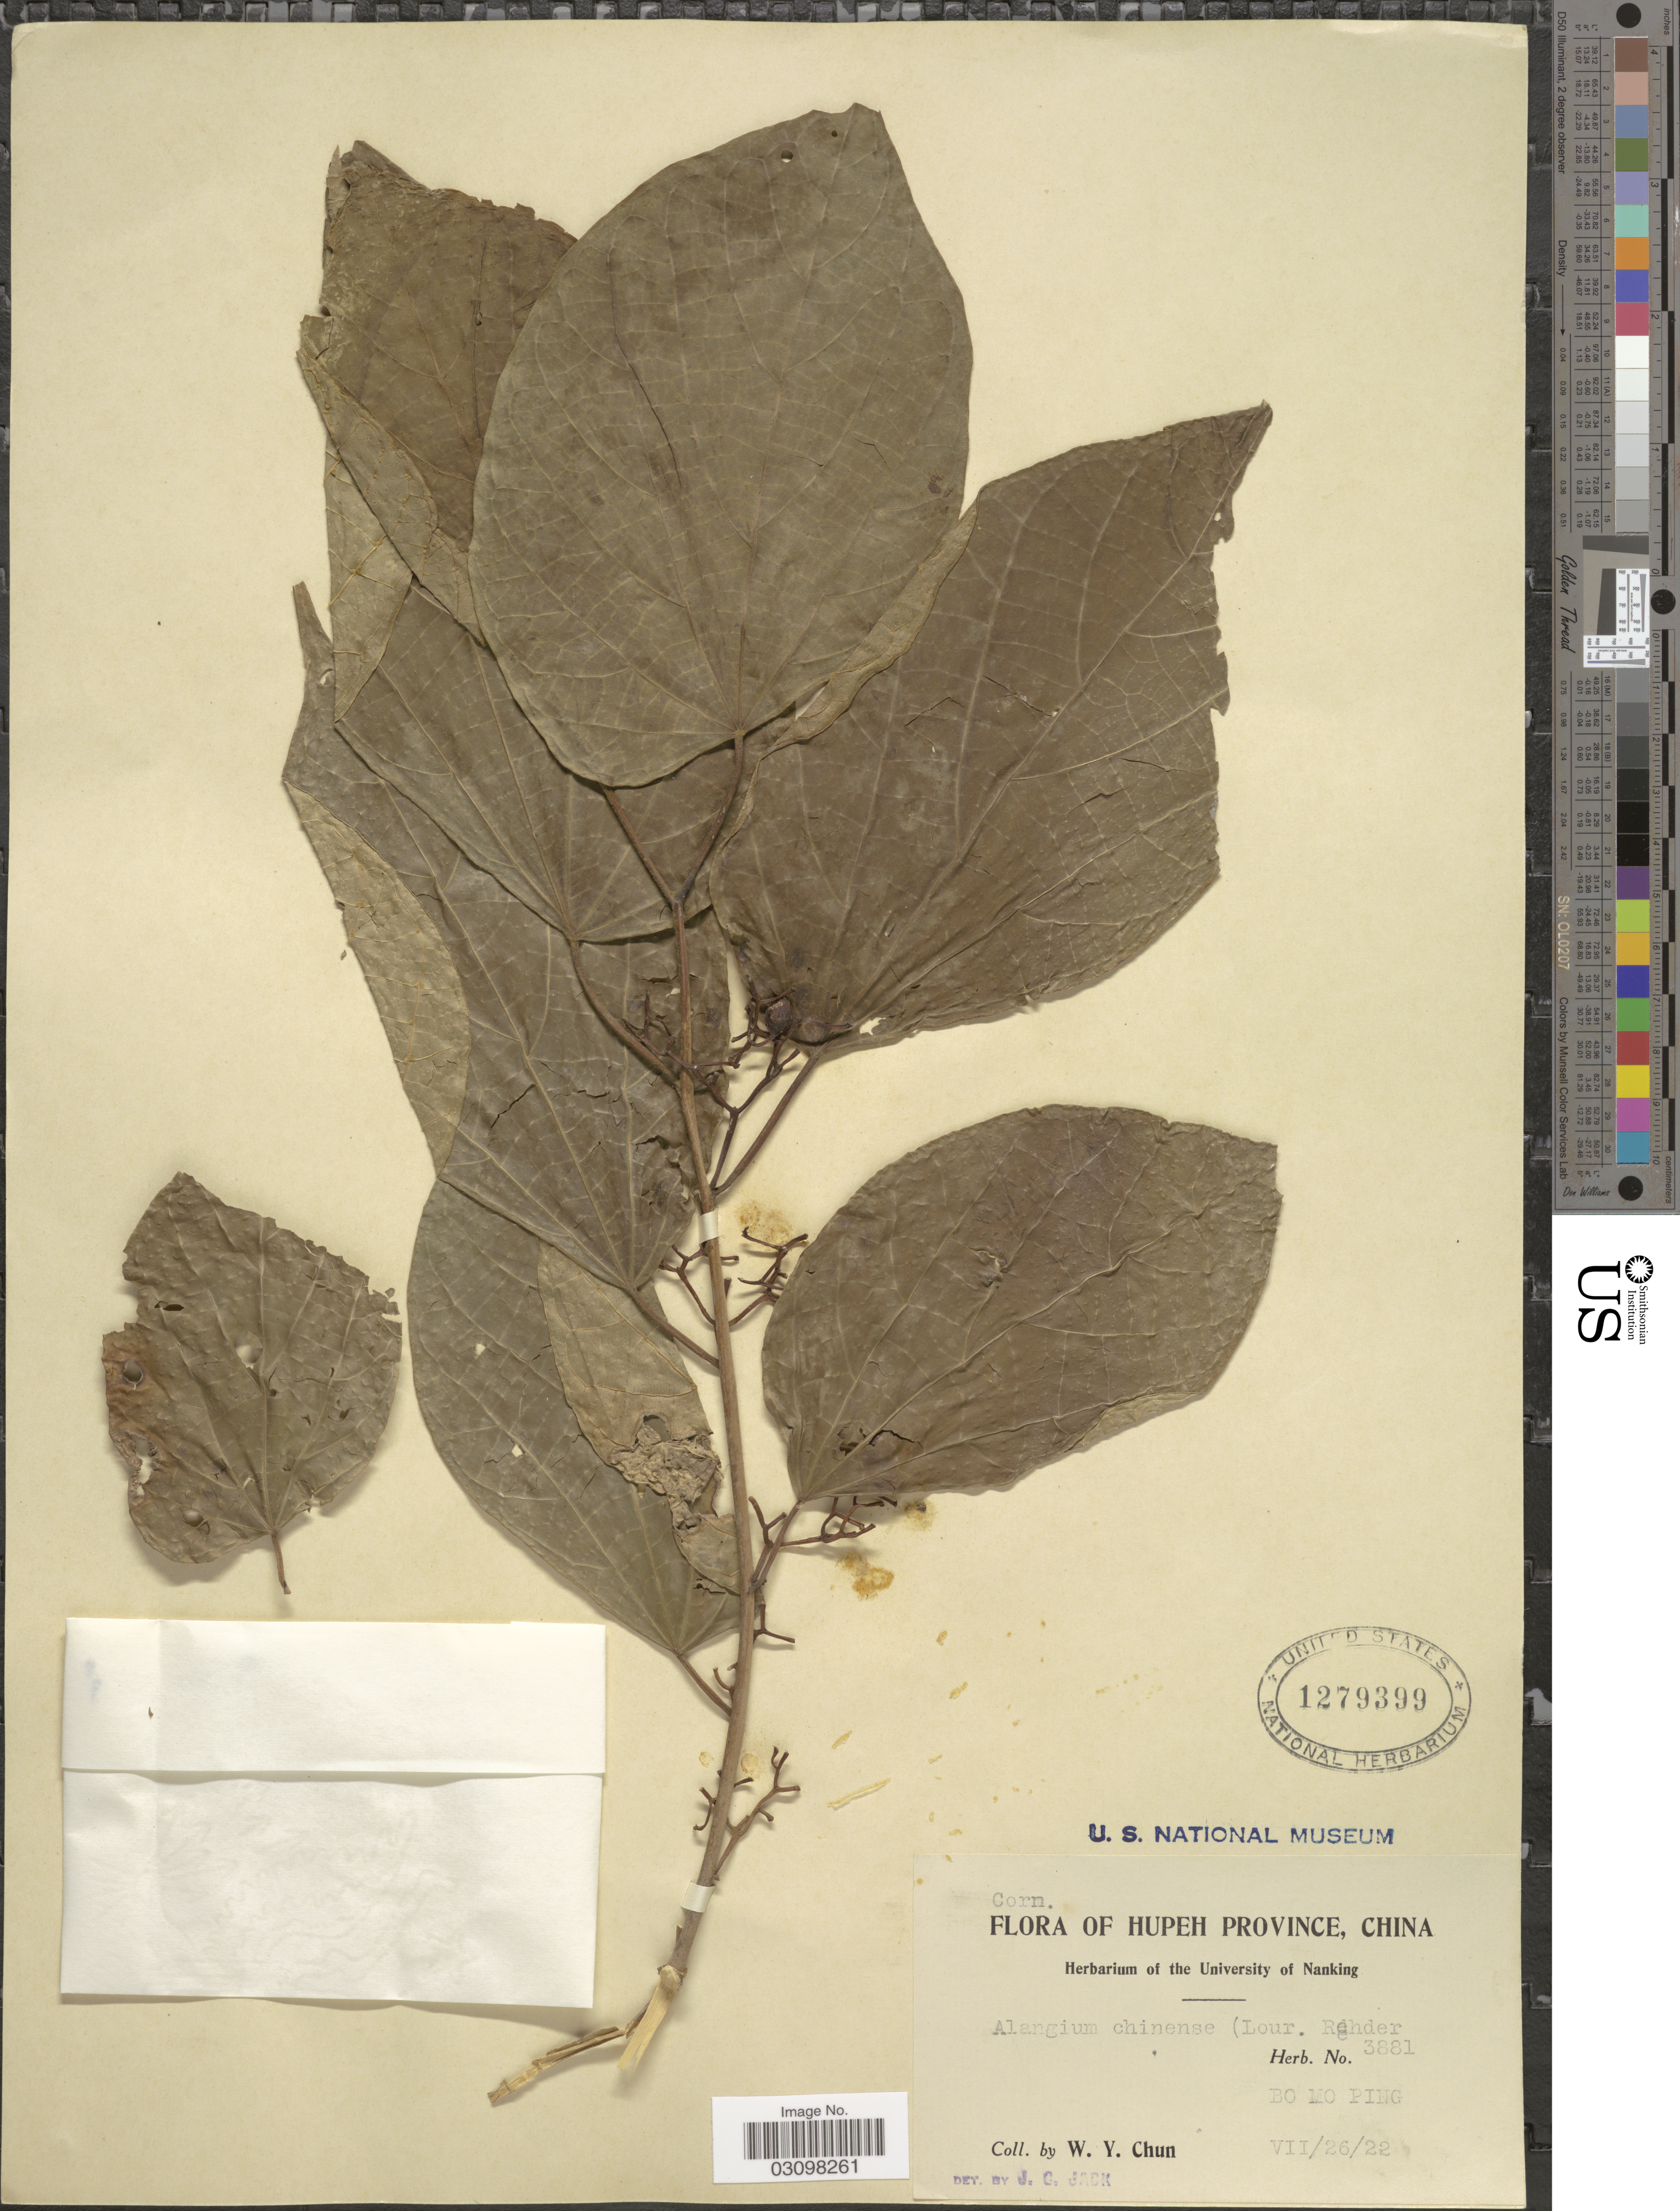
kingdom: Plantae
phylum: Tracheophyta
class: Magnoliopsida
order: Cornales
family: Cornaceae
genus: Alangium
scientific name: Alangium chinense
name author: (Harms) Rehder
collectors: W. Y. Chun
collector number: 3881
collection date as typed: Transcribed d/m/y: 26/7/22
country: China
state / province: Hubei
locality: Hupeh Province. Bo Mo Ping.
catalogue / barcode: US 1279399